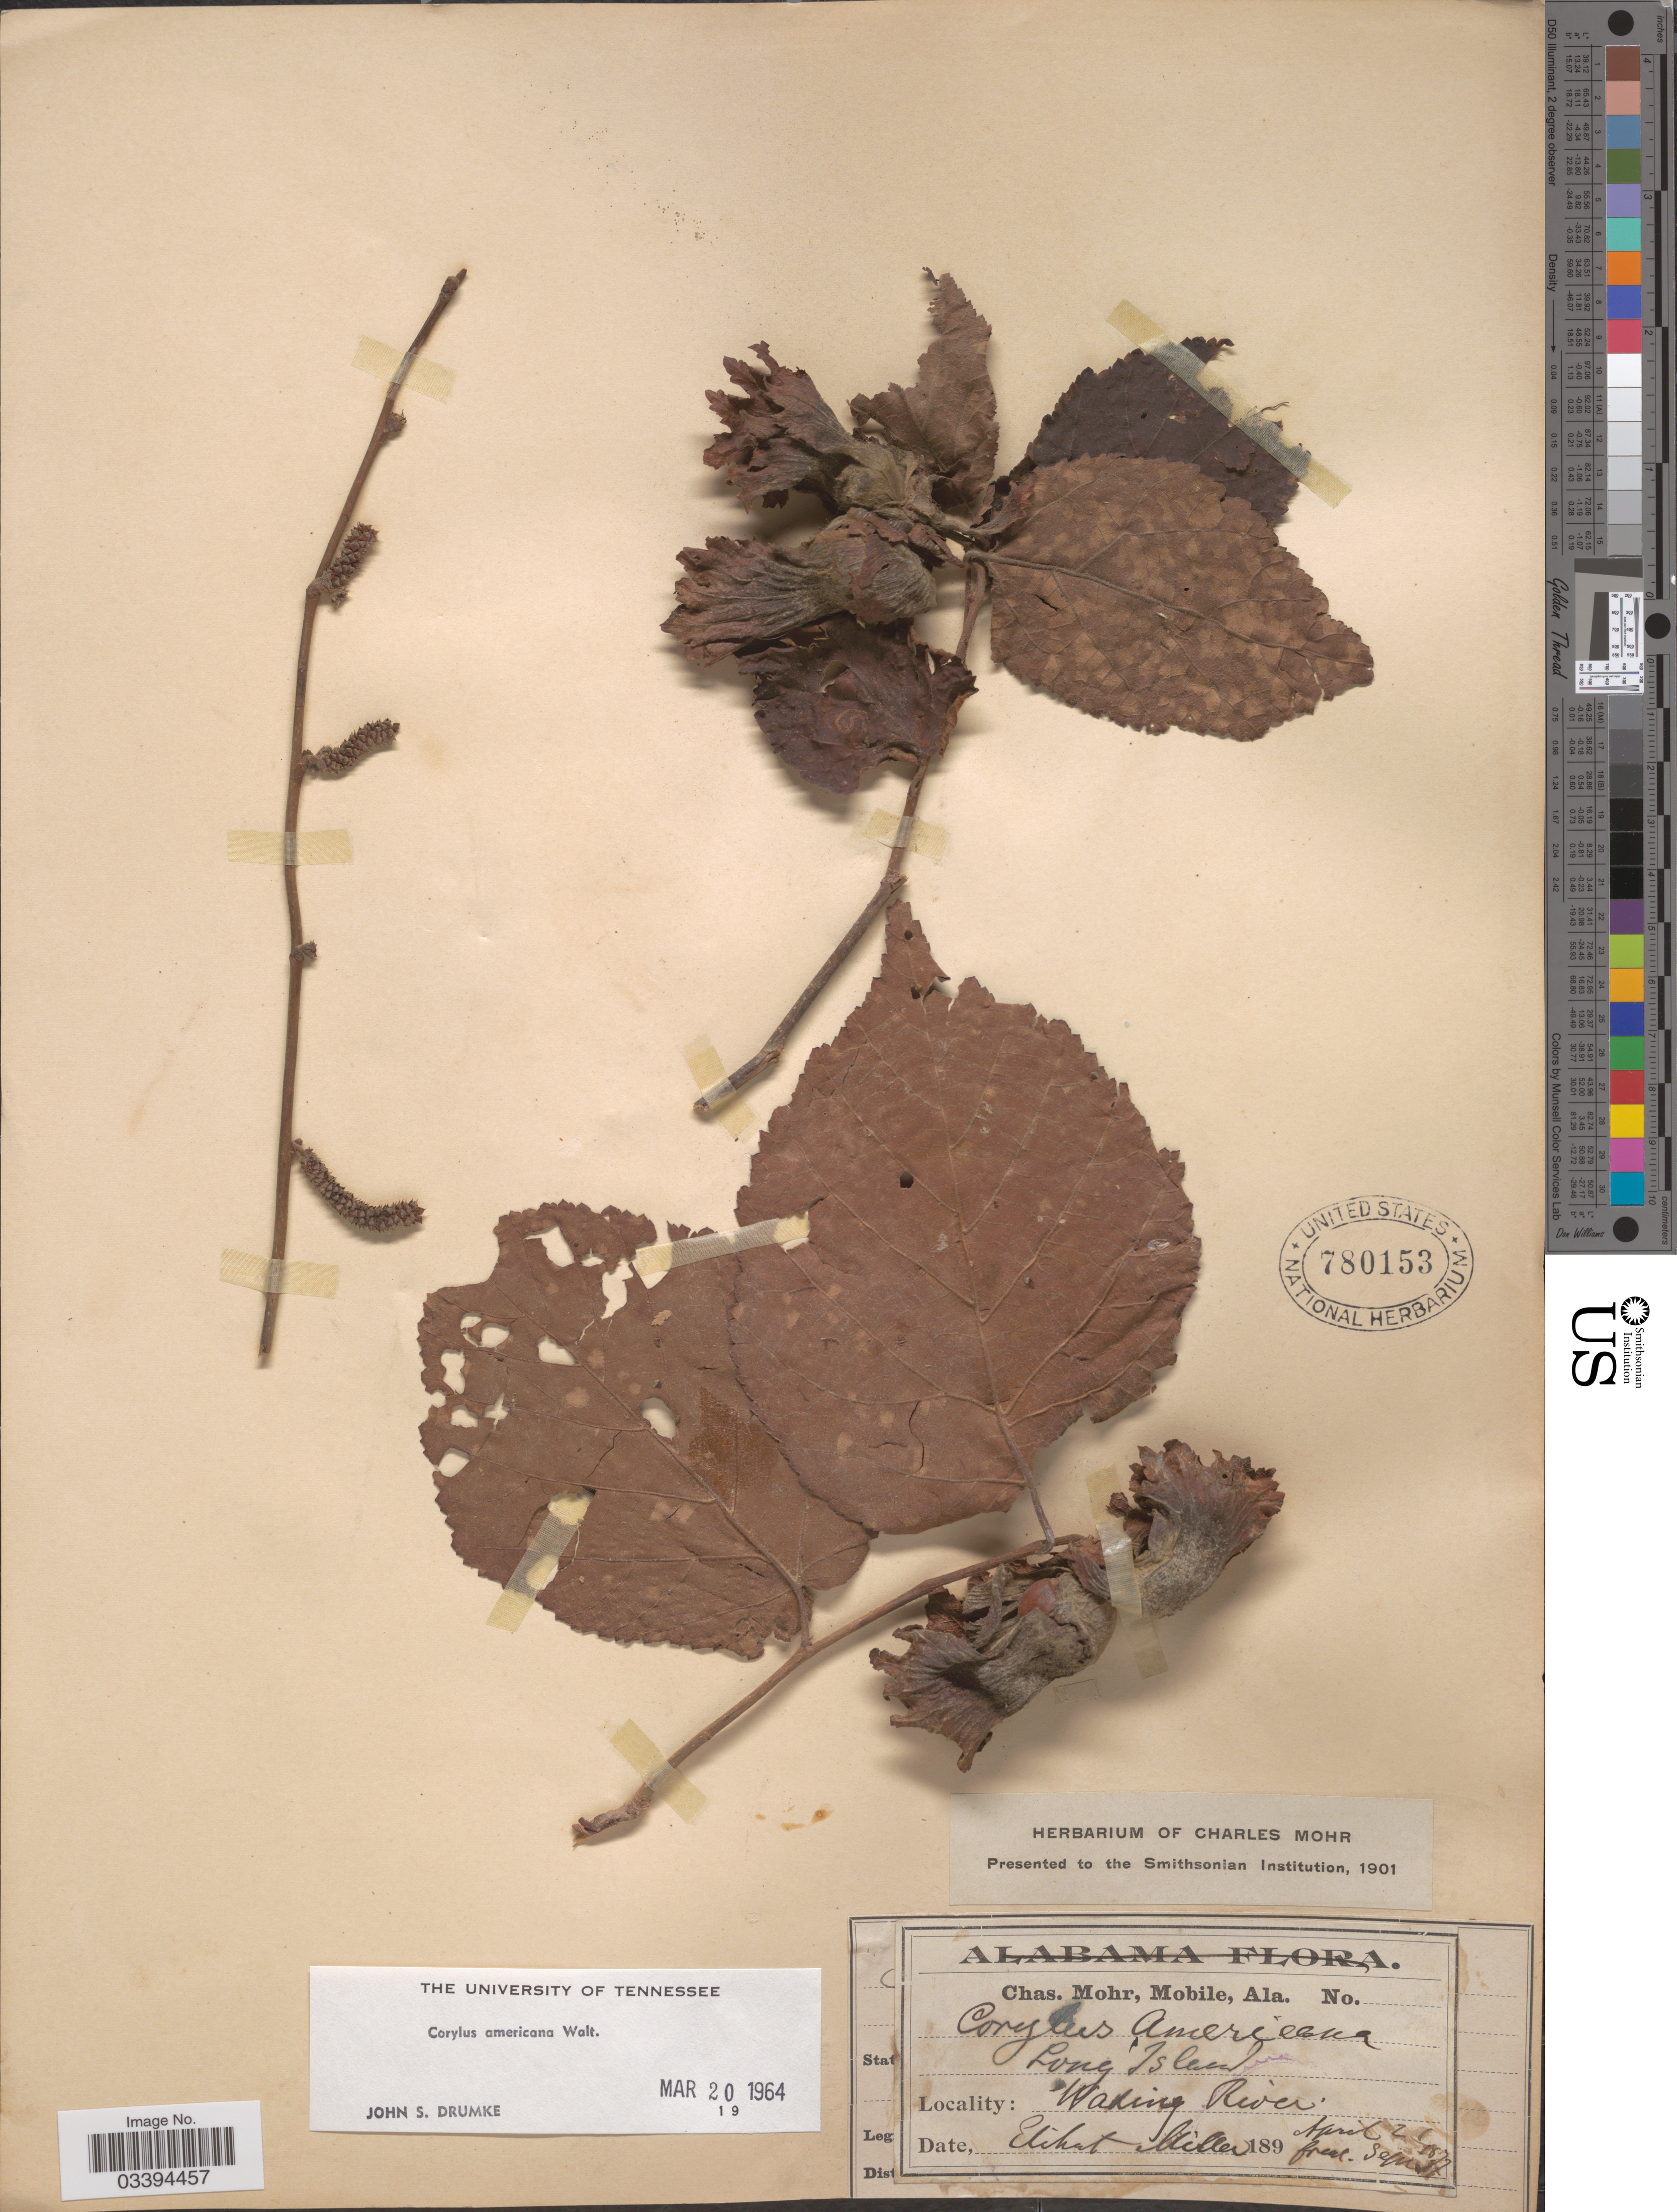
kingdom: Plantae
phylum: Tracheophyta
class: Magnoliopsida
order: Fagales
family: Betulaceae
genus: Corylus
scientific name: Corylus americana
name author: Walter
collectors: E. S. Miller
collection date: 1877-04-21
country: United States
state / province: New York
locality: Long Island. Wading River.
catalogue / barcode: US 780153